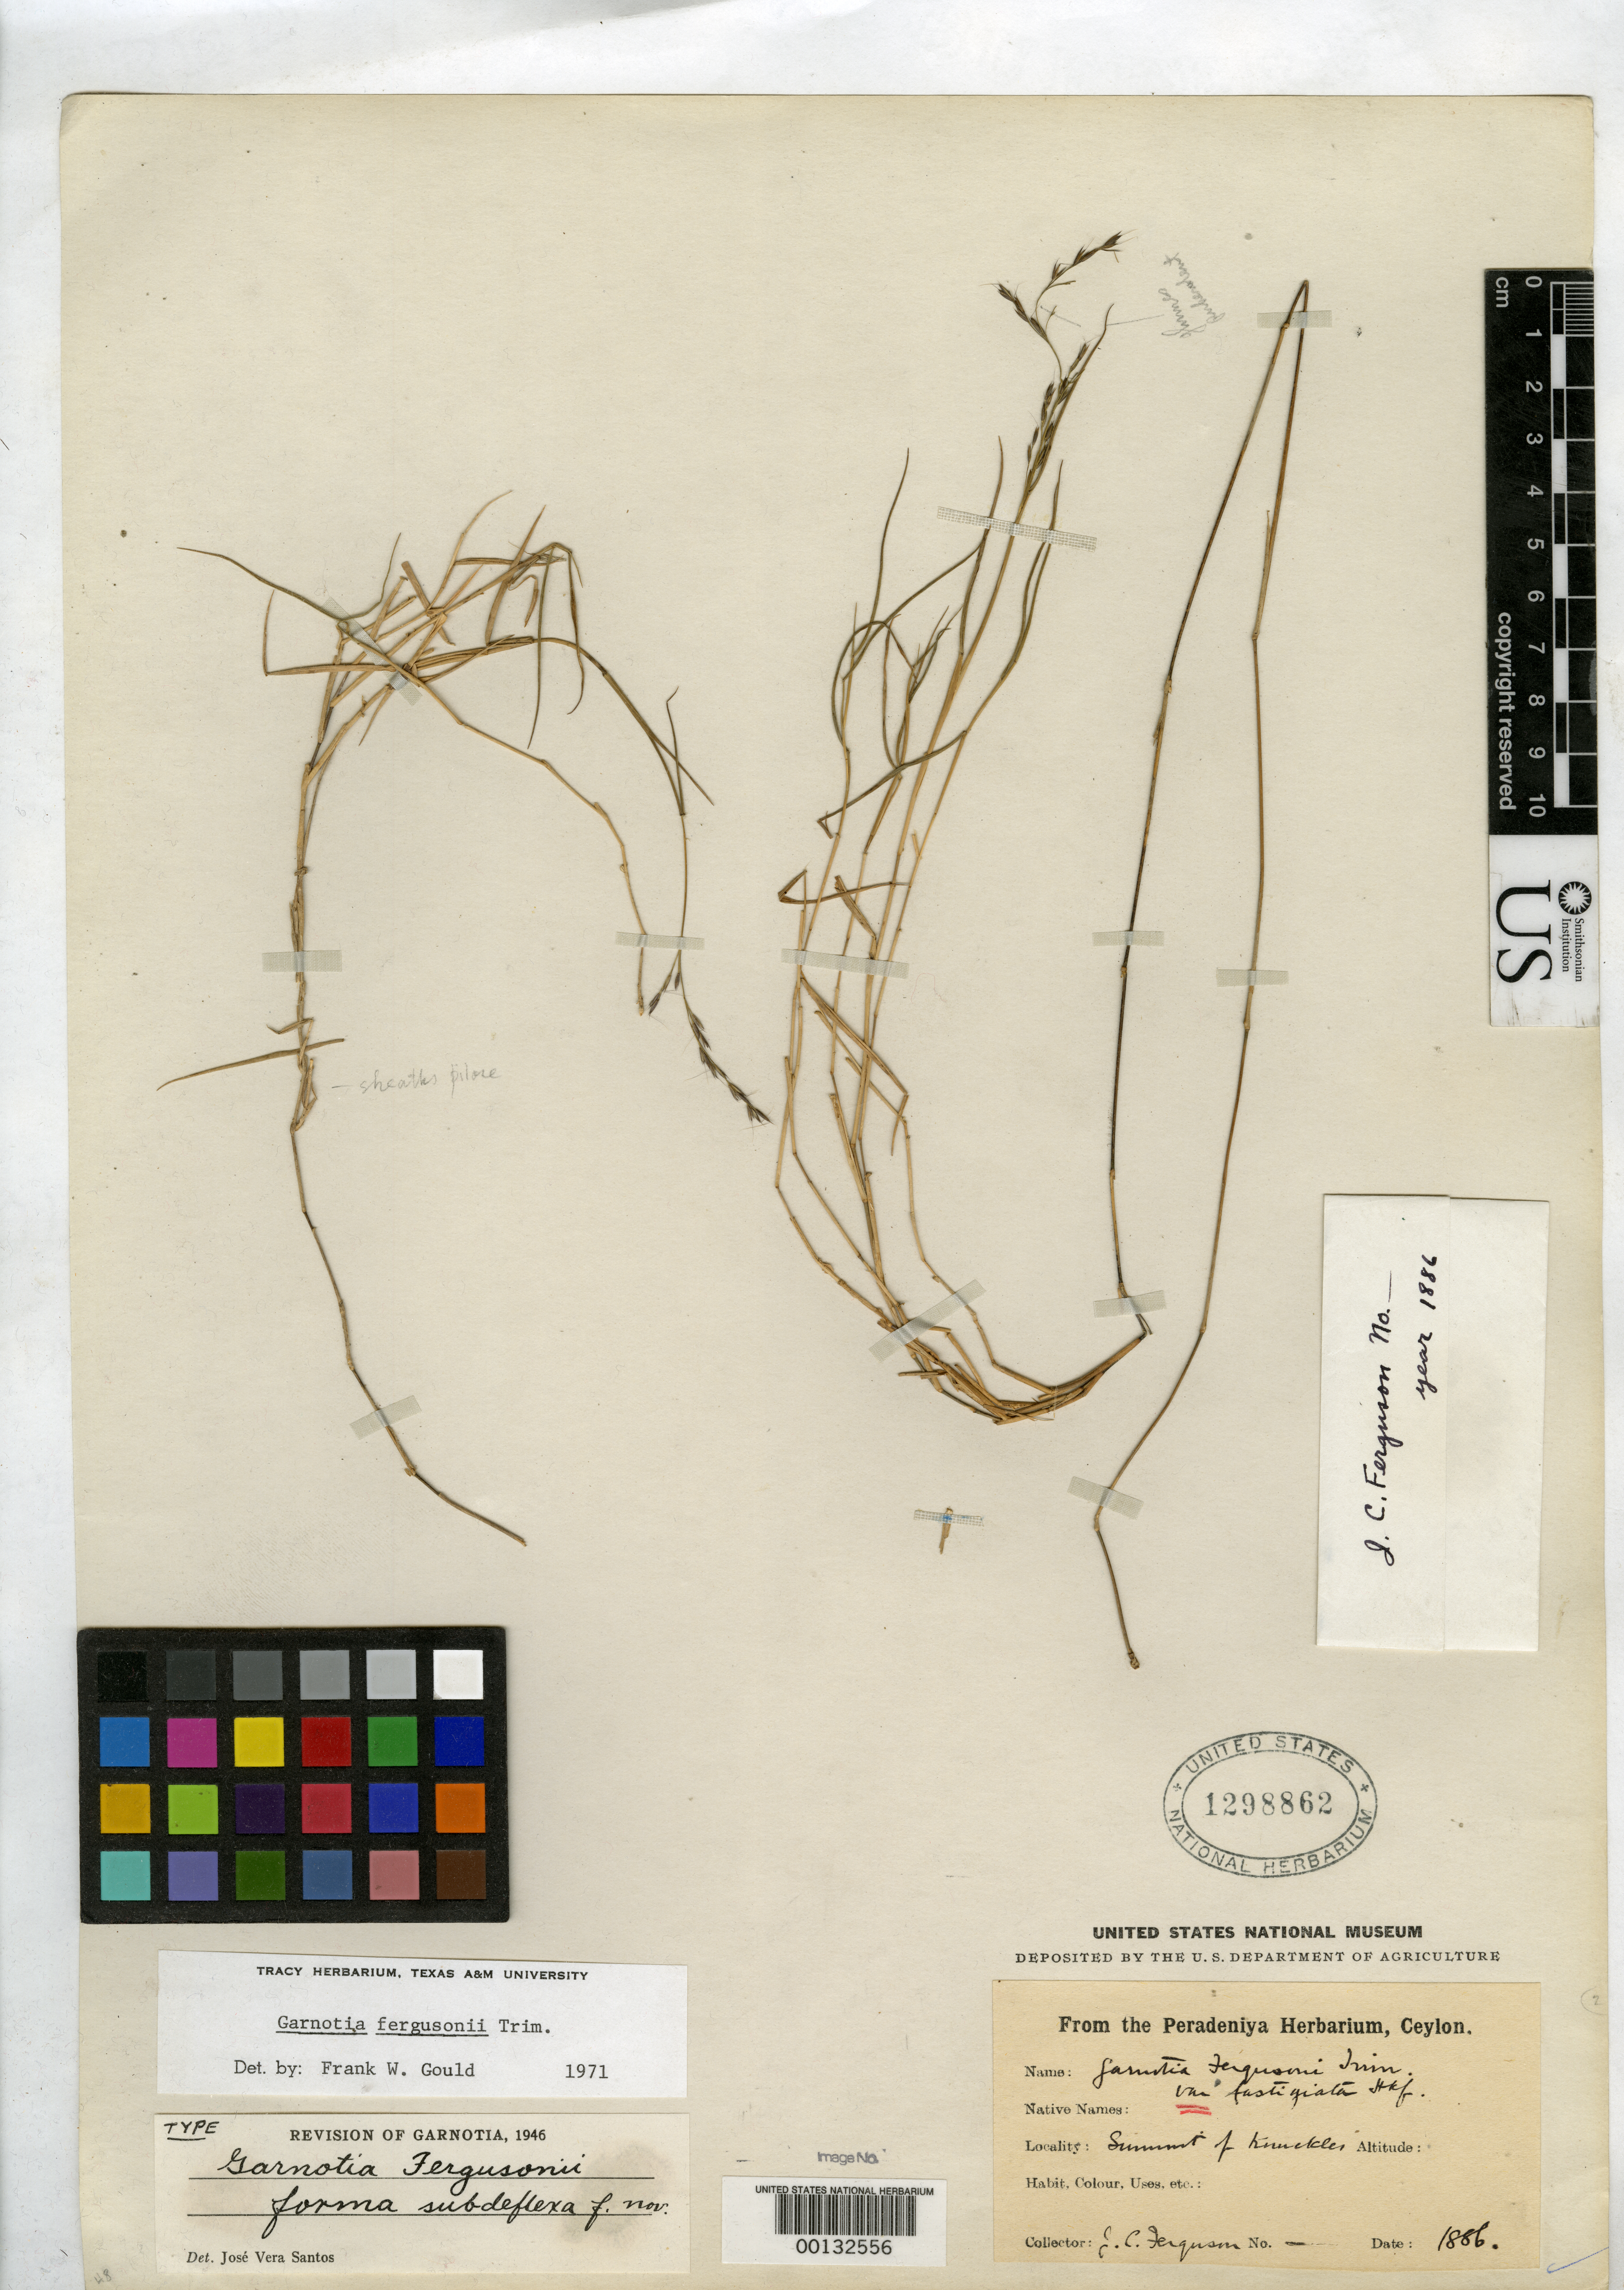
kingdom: Plantae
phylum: Tracheophyta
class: Liliopsida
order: Poales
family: Poaceae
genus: Garnotia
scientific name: Garnotia fergusonii f. subdeflexa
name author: Santos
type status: Holotype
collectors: J. Ferguson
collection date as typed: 1886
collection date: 1886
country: Sri Lanka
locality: Mt. Knuckles.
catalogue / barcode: US 1298862